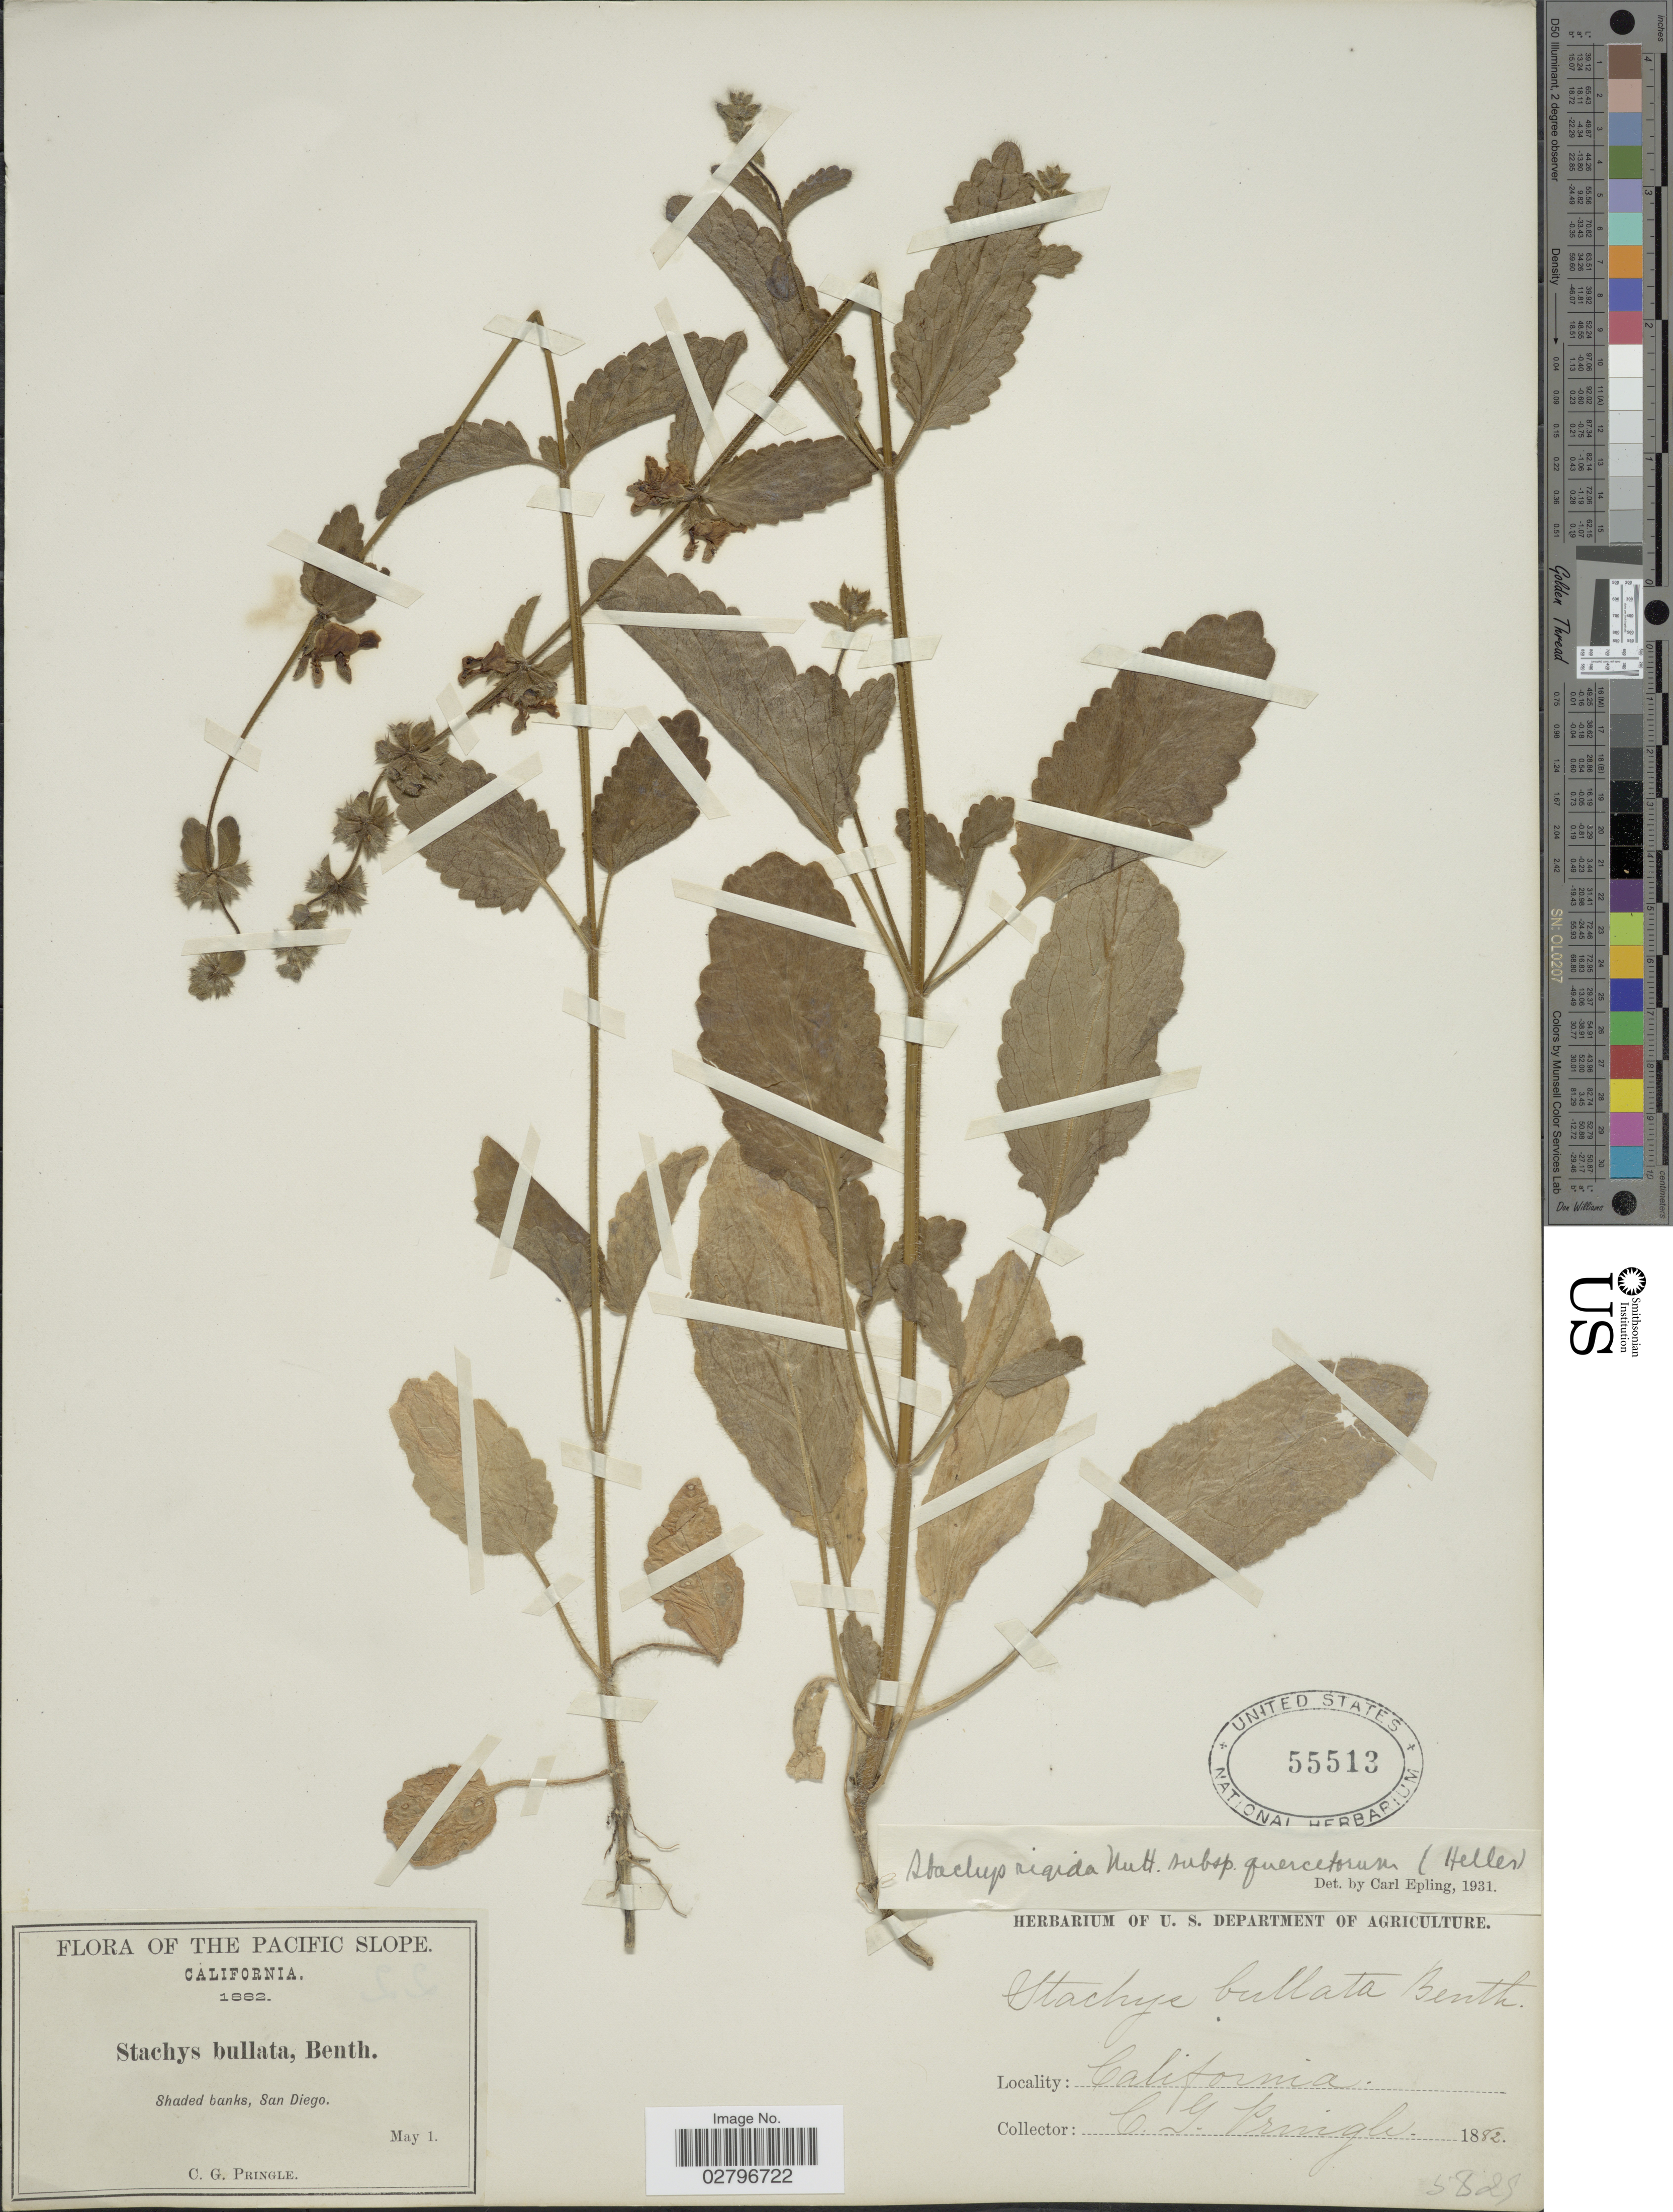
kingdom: Plantae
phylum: Tracheophyta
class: Magnoliopsida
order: Lamiales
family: Lamiaceae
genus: Stachys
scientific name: Stachys rigida subsp. quercetorum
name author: (A. Heller) Epling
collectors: C. G. Pringle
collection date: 1882-05-01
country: United States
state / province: California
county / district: San Diego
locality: The Pacific Slope, Shaded banks, San Diego.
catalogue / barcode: US 55513